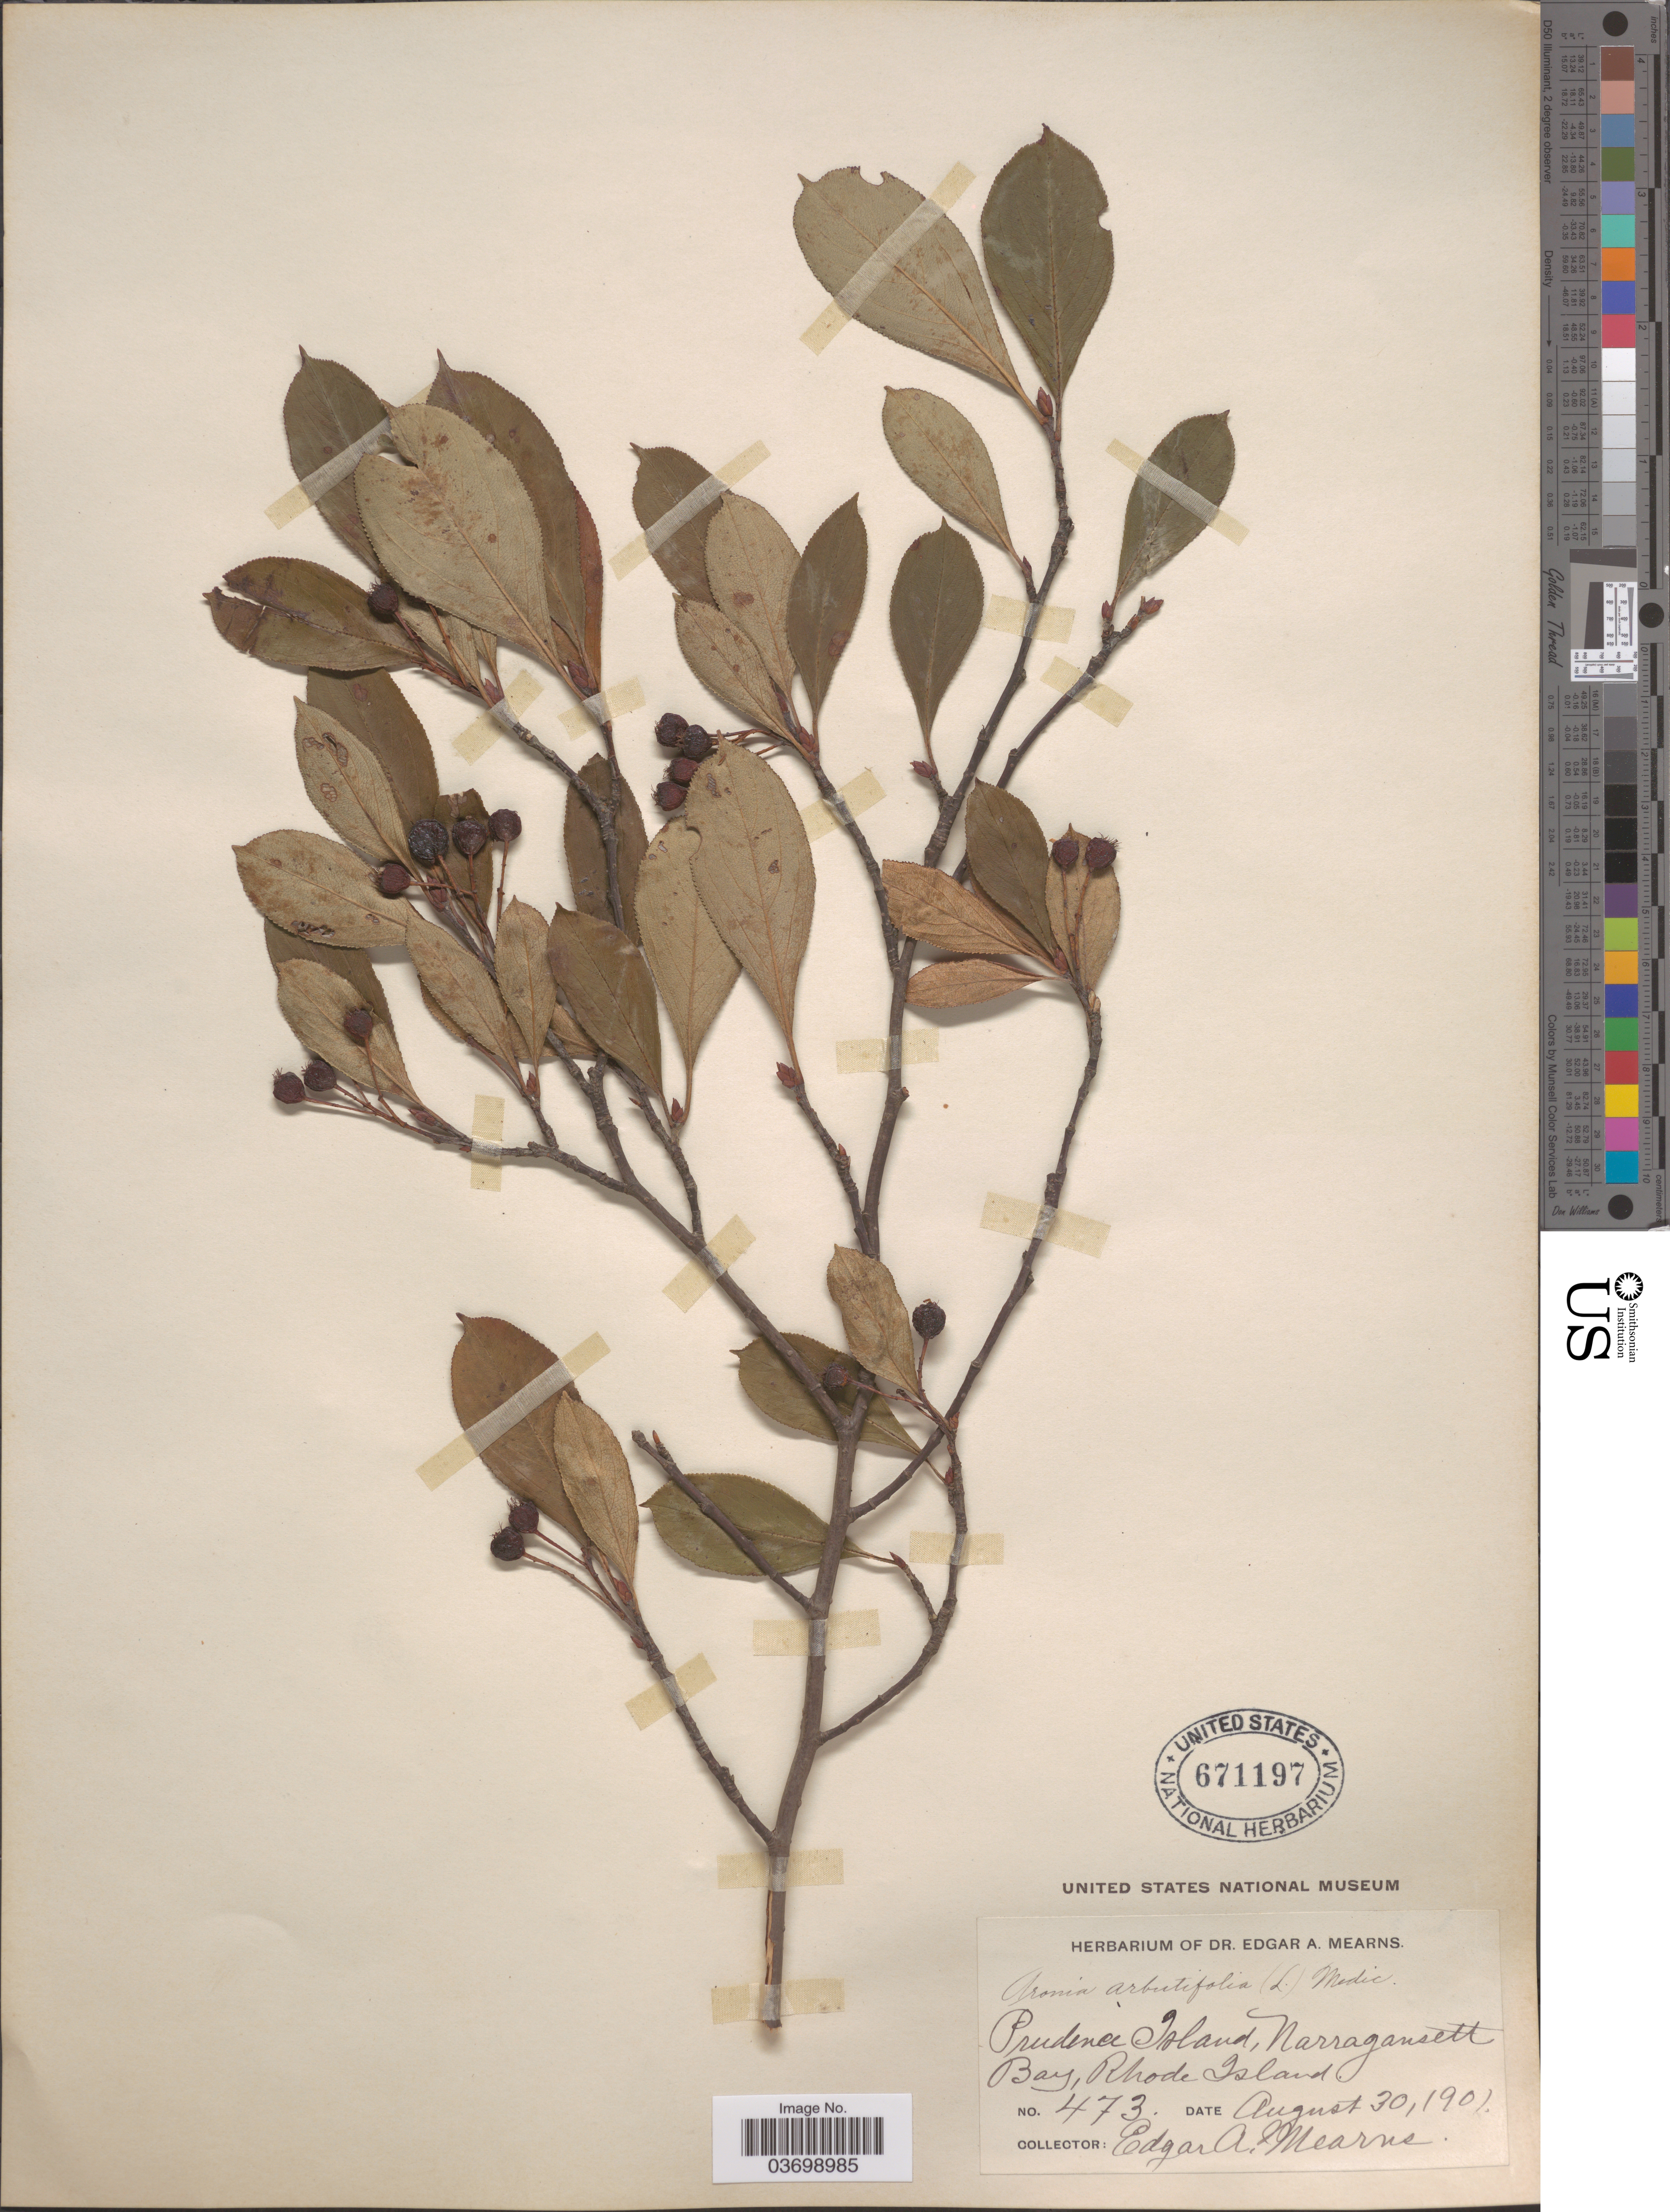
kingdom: Plantae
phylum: Tracheophyta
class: Magnoliopsida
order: Rosales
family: Rosaceae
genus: Aronia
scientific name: Aronia arbutifolia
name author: (L.) Pers.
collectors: E. A. Mearns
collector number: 473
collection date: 1901-08-30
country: United States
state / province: Rhode Island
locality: Prudence Island, Narragansett Bay, Rhode Island.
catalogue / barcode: US 671197